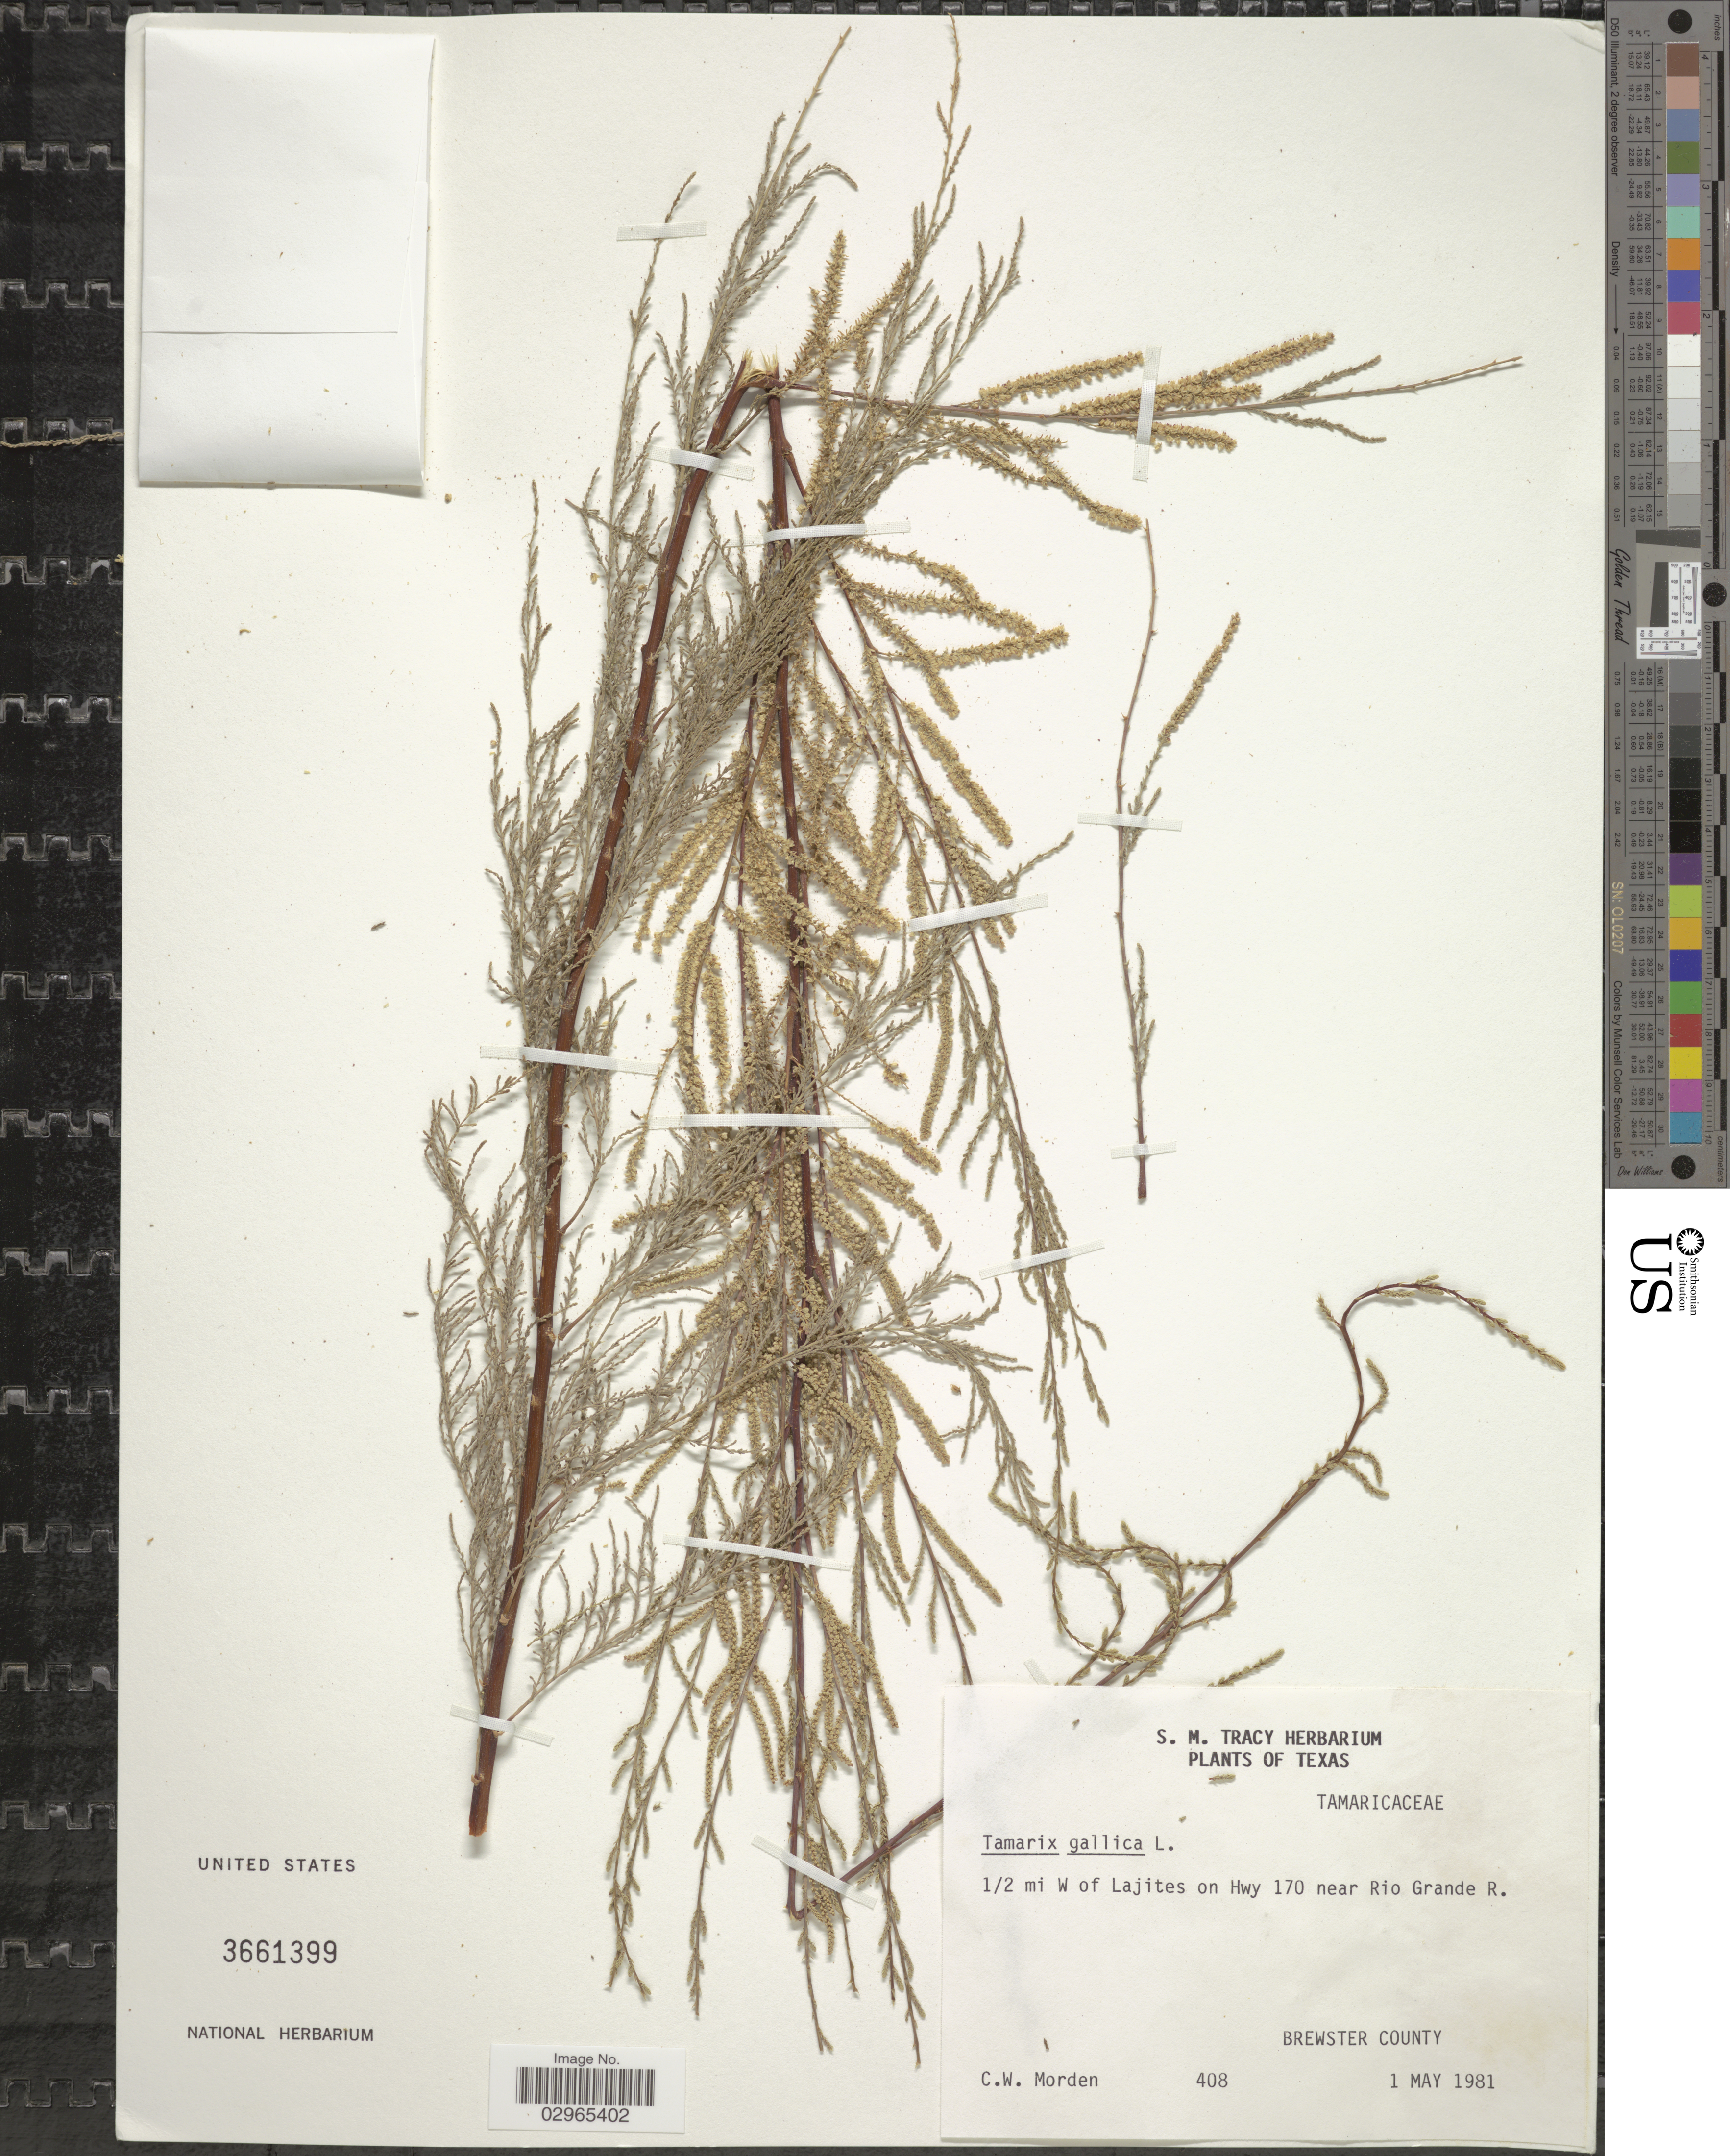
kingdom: Plantae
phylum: Tracheophyta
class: Magnoliopsida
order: Caryophyllales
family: Tamaricaceae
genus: Tamarix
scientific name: Tamarix gallica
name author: L.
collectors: C. Morden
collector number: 408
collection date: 1981-05-01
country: United States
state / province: Texas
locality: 1/2 mi W of Lajites on Hwy 170 near Rio Grande R. Brewster County.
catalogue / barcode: US 3661399